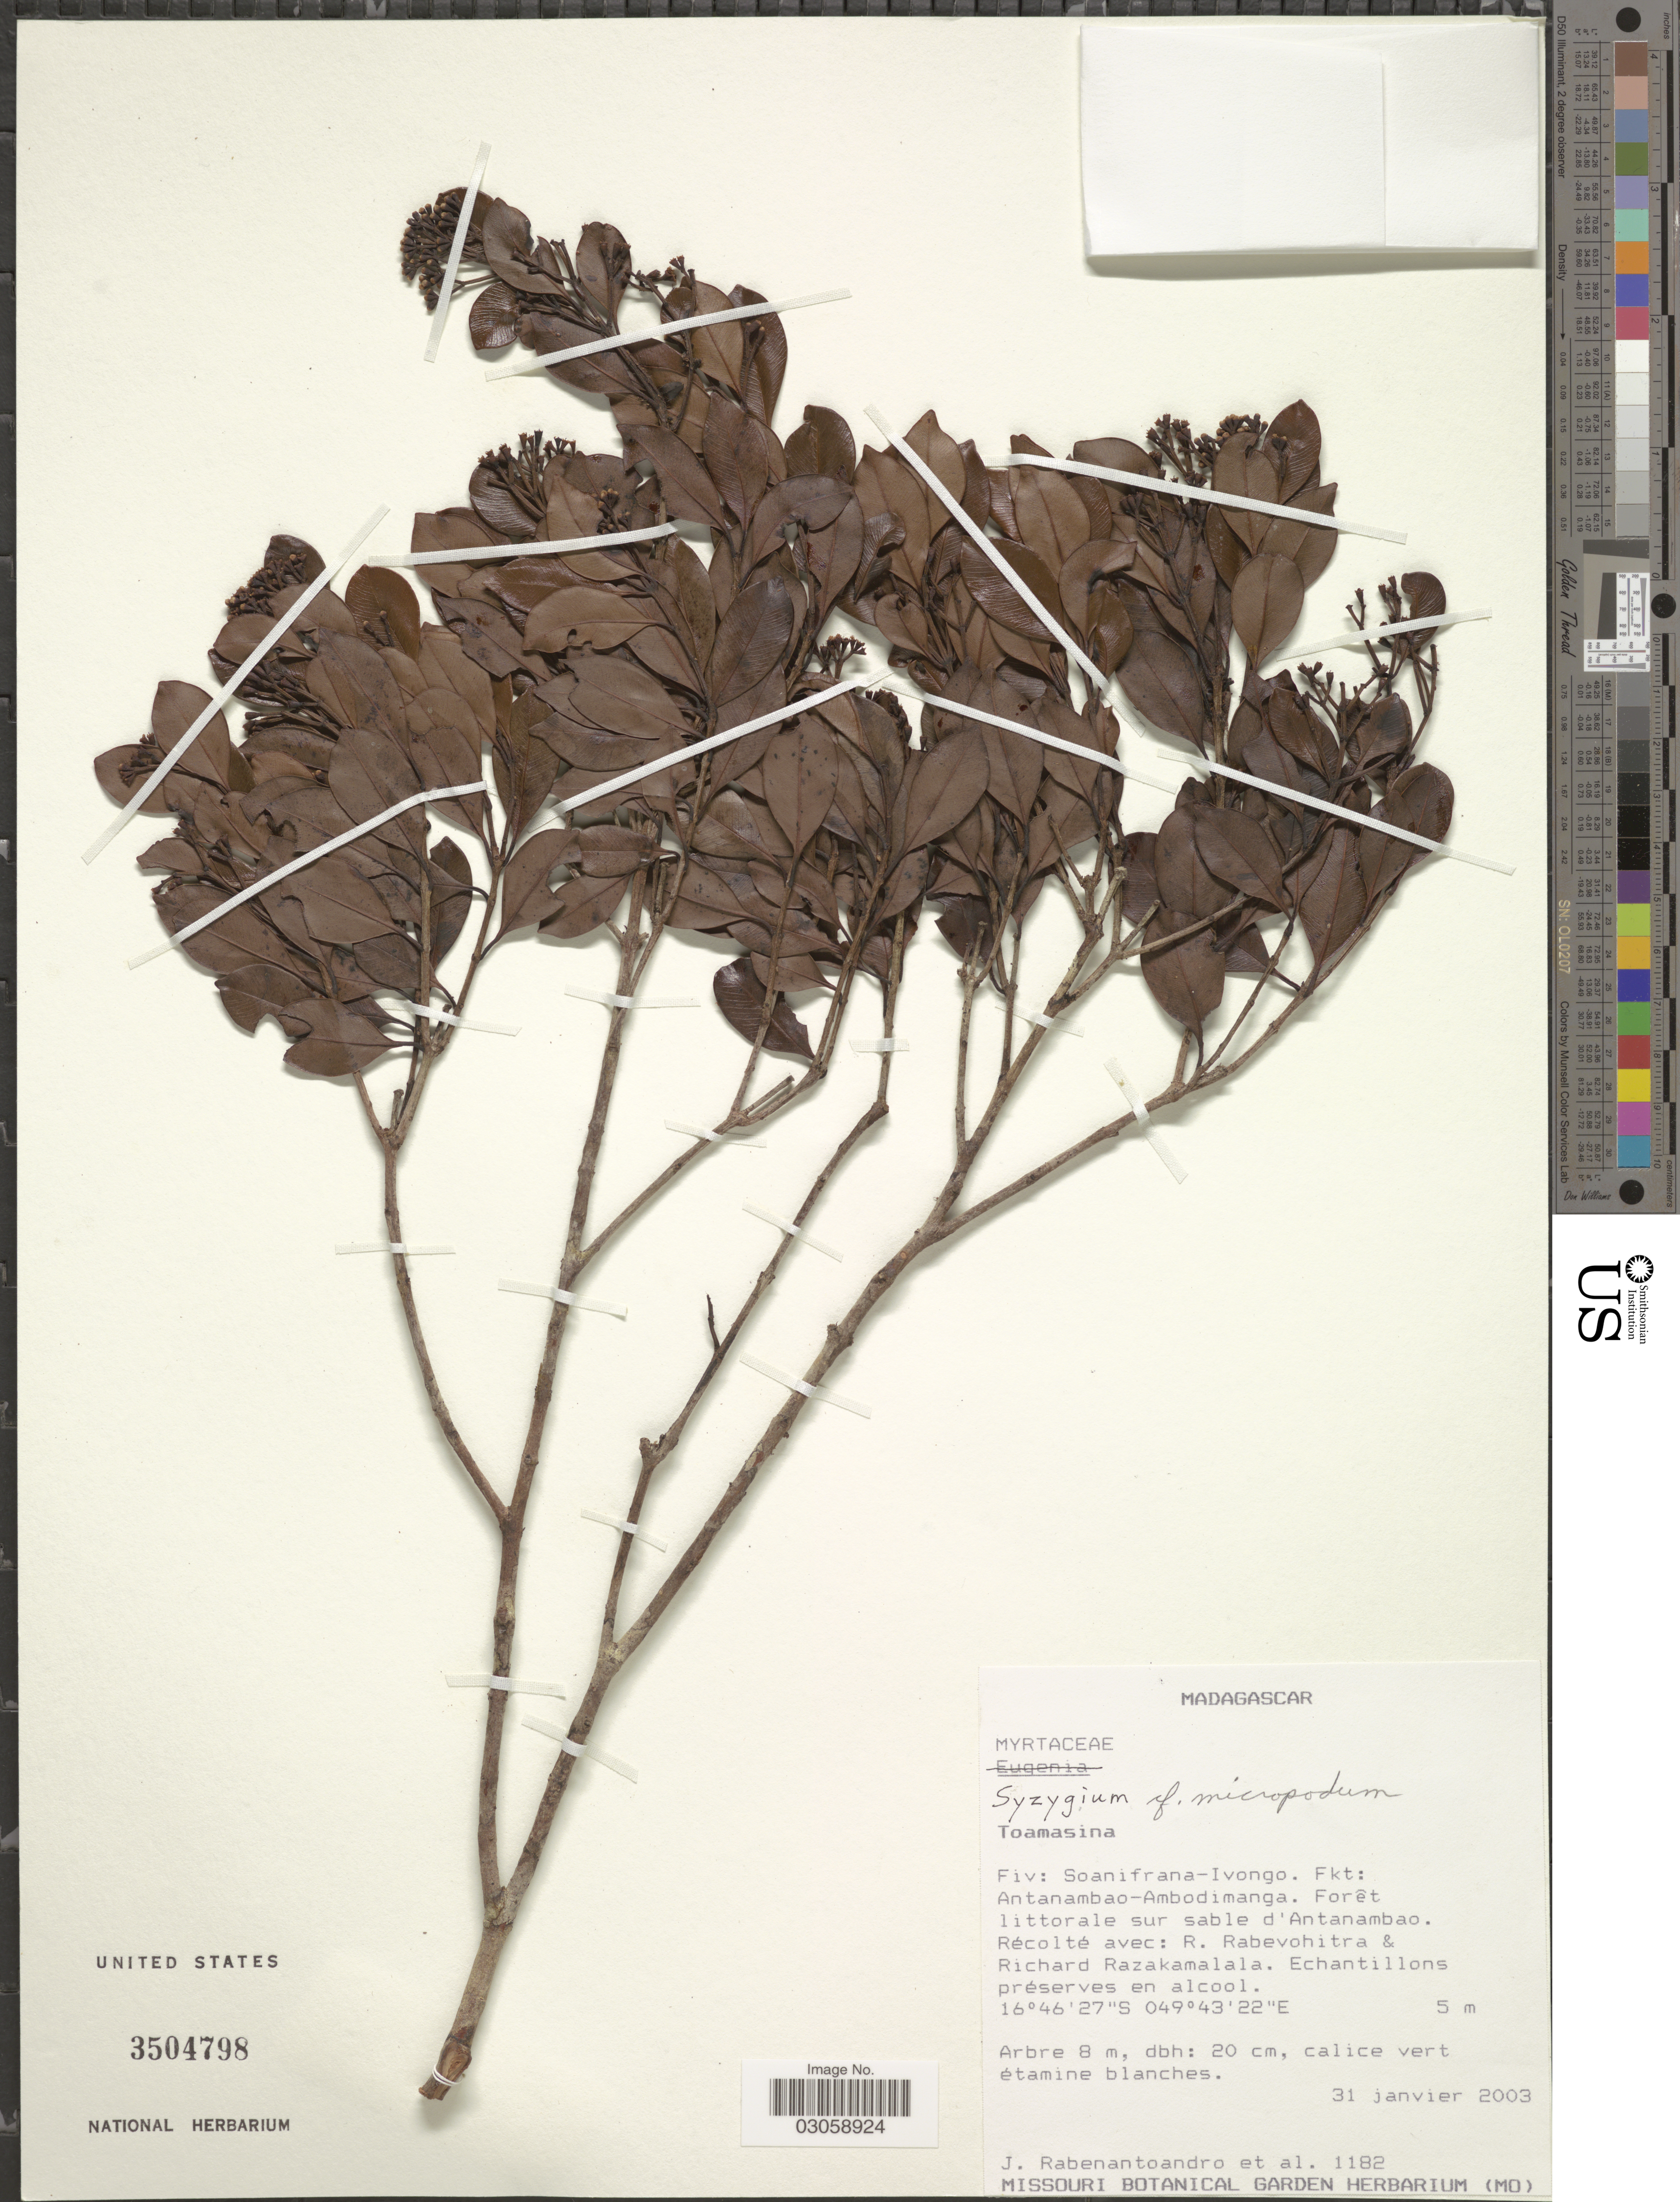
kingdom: Plantae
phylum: Tracheophyta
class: Magnoliopsida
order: Myrtales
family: Myrtaceae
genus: Syzygium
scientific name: Syzygium micropodum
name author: (Baker) Labat & Schatz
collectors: J. Rabenantoandro, R. Rabevohitra & R. Razakamalala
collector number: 1182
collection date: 2003-01-31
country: Madagascar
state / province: Analanjirofo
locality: Fiv: Soanifrana-Ivongo, Fkt: Antanambao-Ambodimanga, Forêt littorale sur sable d'Antanambao.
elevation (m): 5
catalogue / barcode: US 3504798